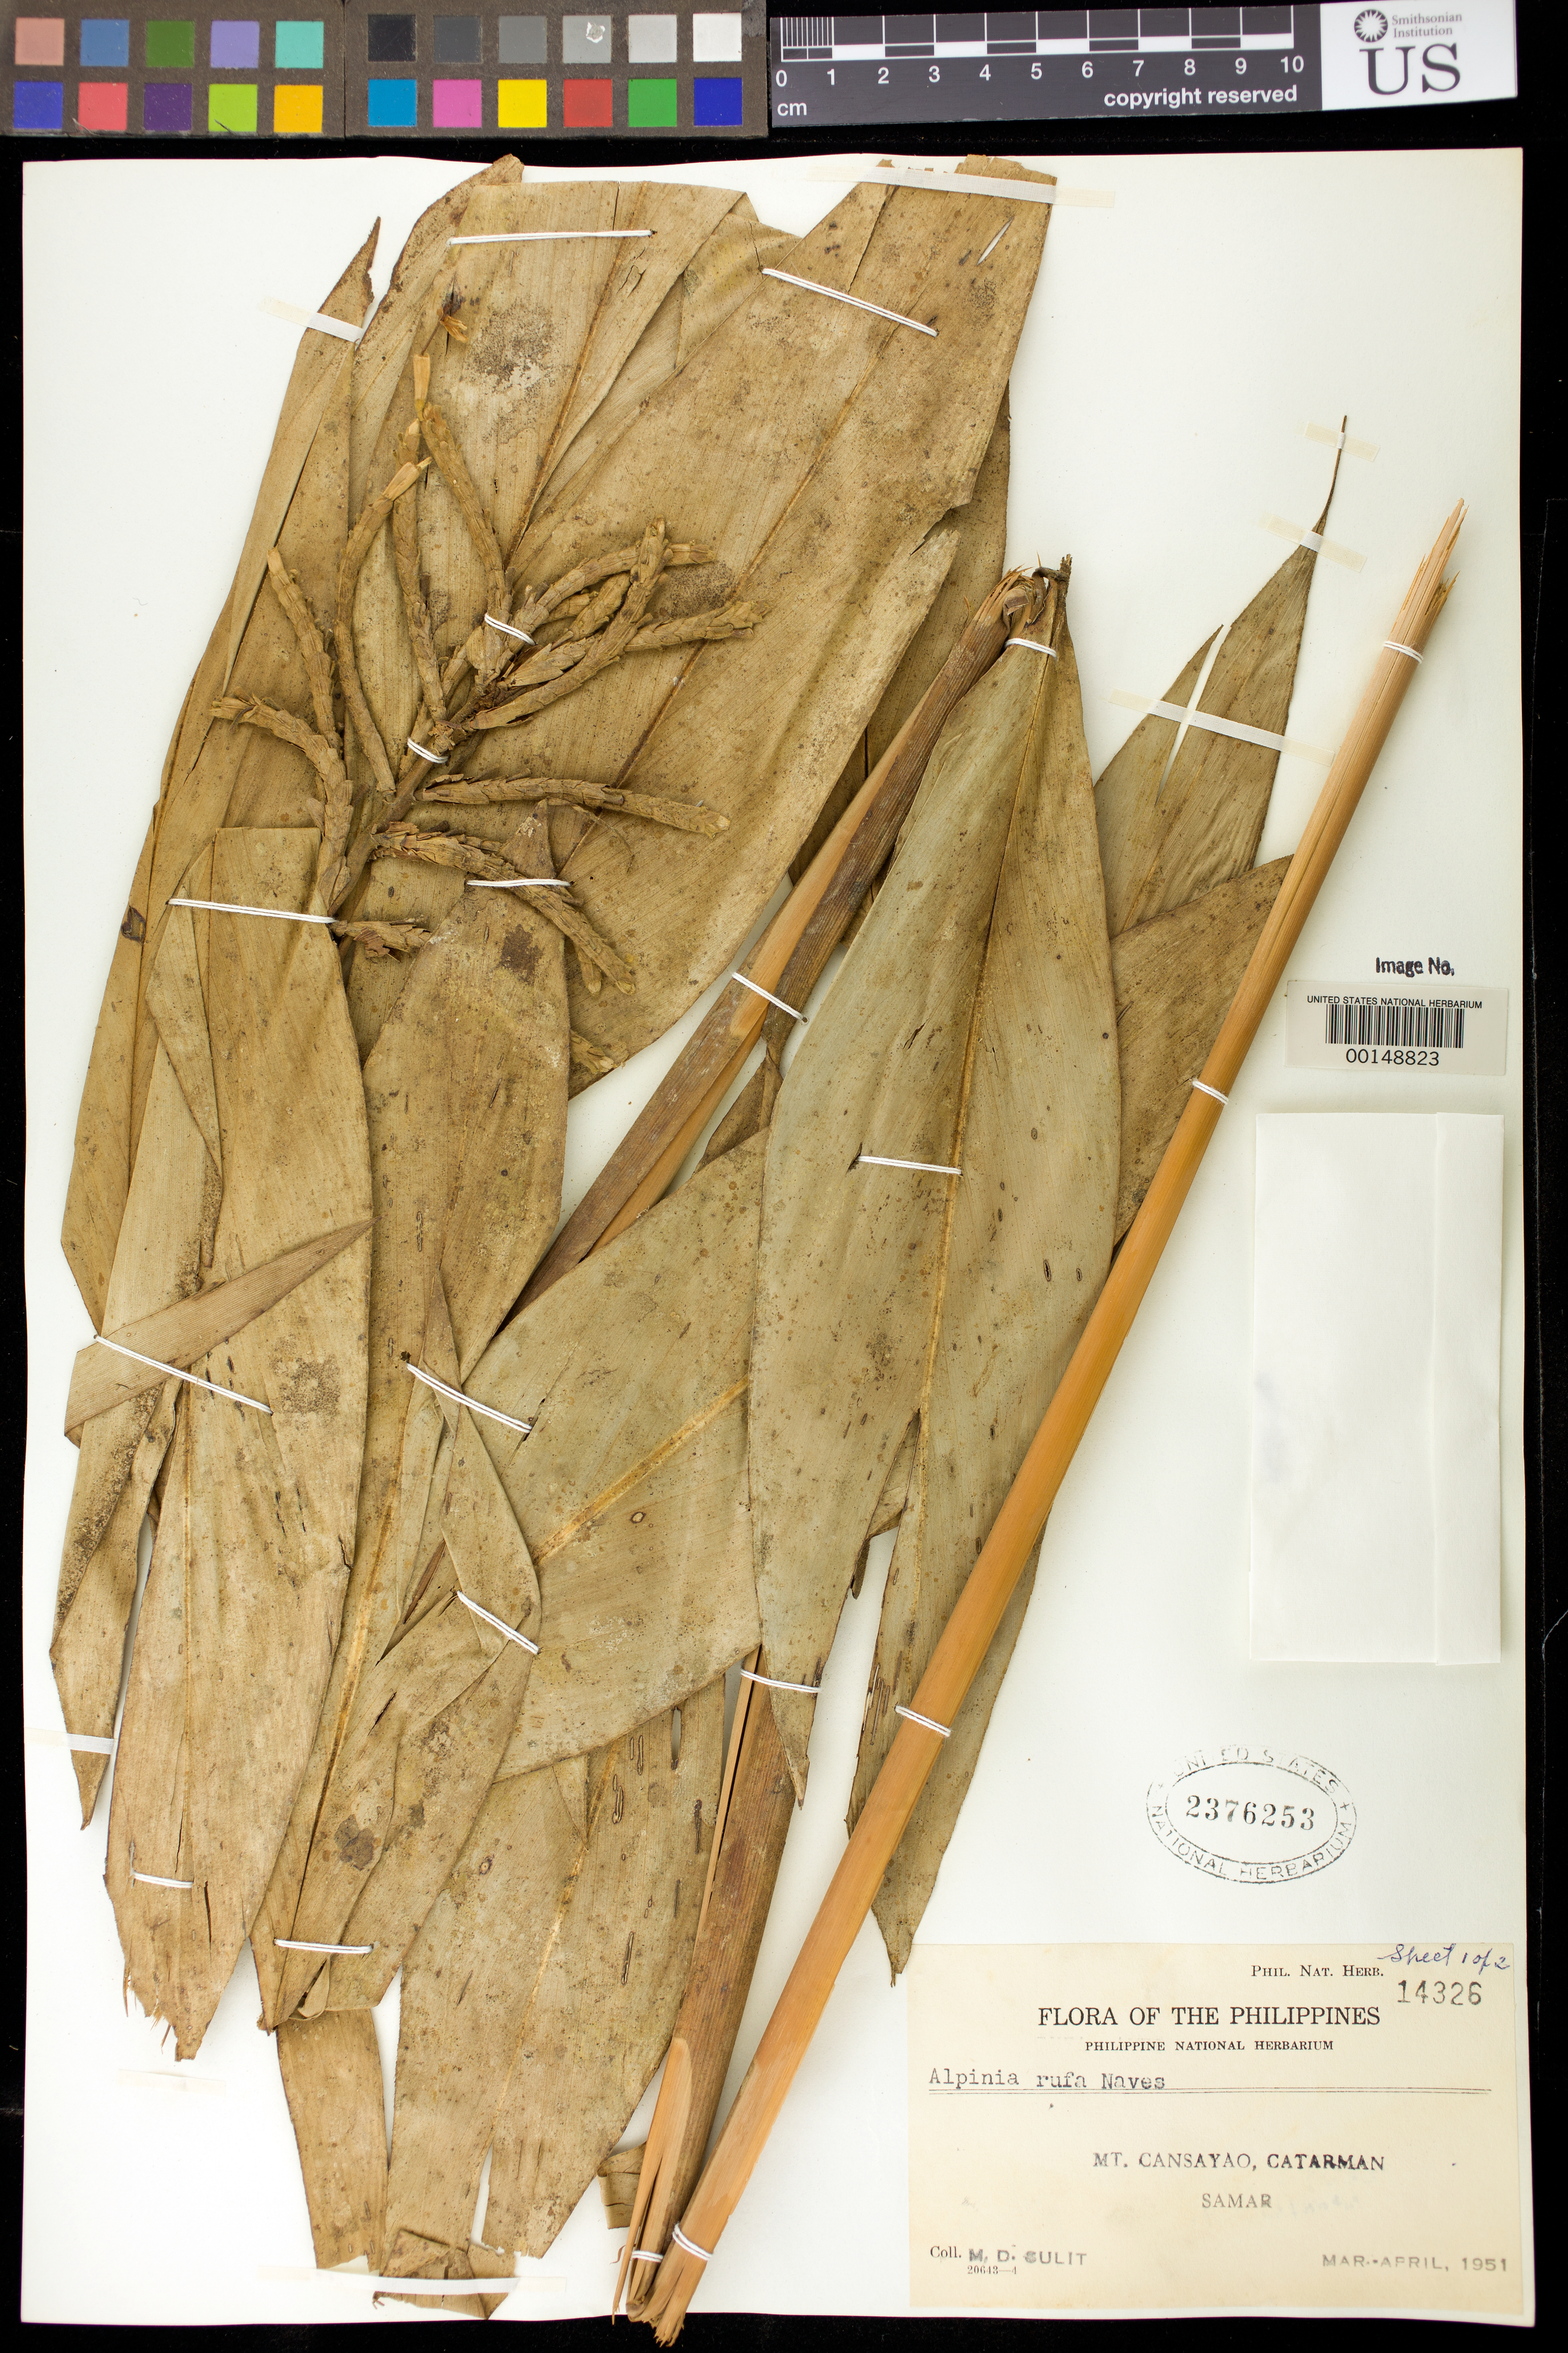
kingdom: Plantae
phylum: Tracheophyta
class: Liliopsida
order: Zingiberales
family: Zingiberaceae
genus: Alpinia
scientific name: Alpinia rufa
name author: (C. Presl) Náves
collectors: M. Sulit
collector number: Phil. Nat. Herb. 14326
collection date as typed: Mar 1951 to -- Apr 1951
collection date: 1951-03/1951-04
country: Philippines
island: Samar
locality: Mt. cansayao, catarman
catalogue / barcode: US 2376253